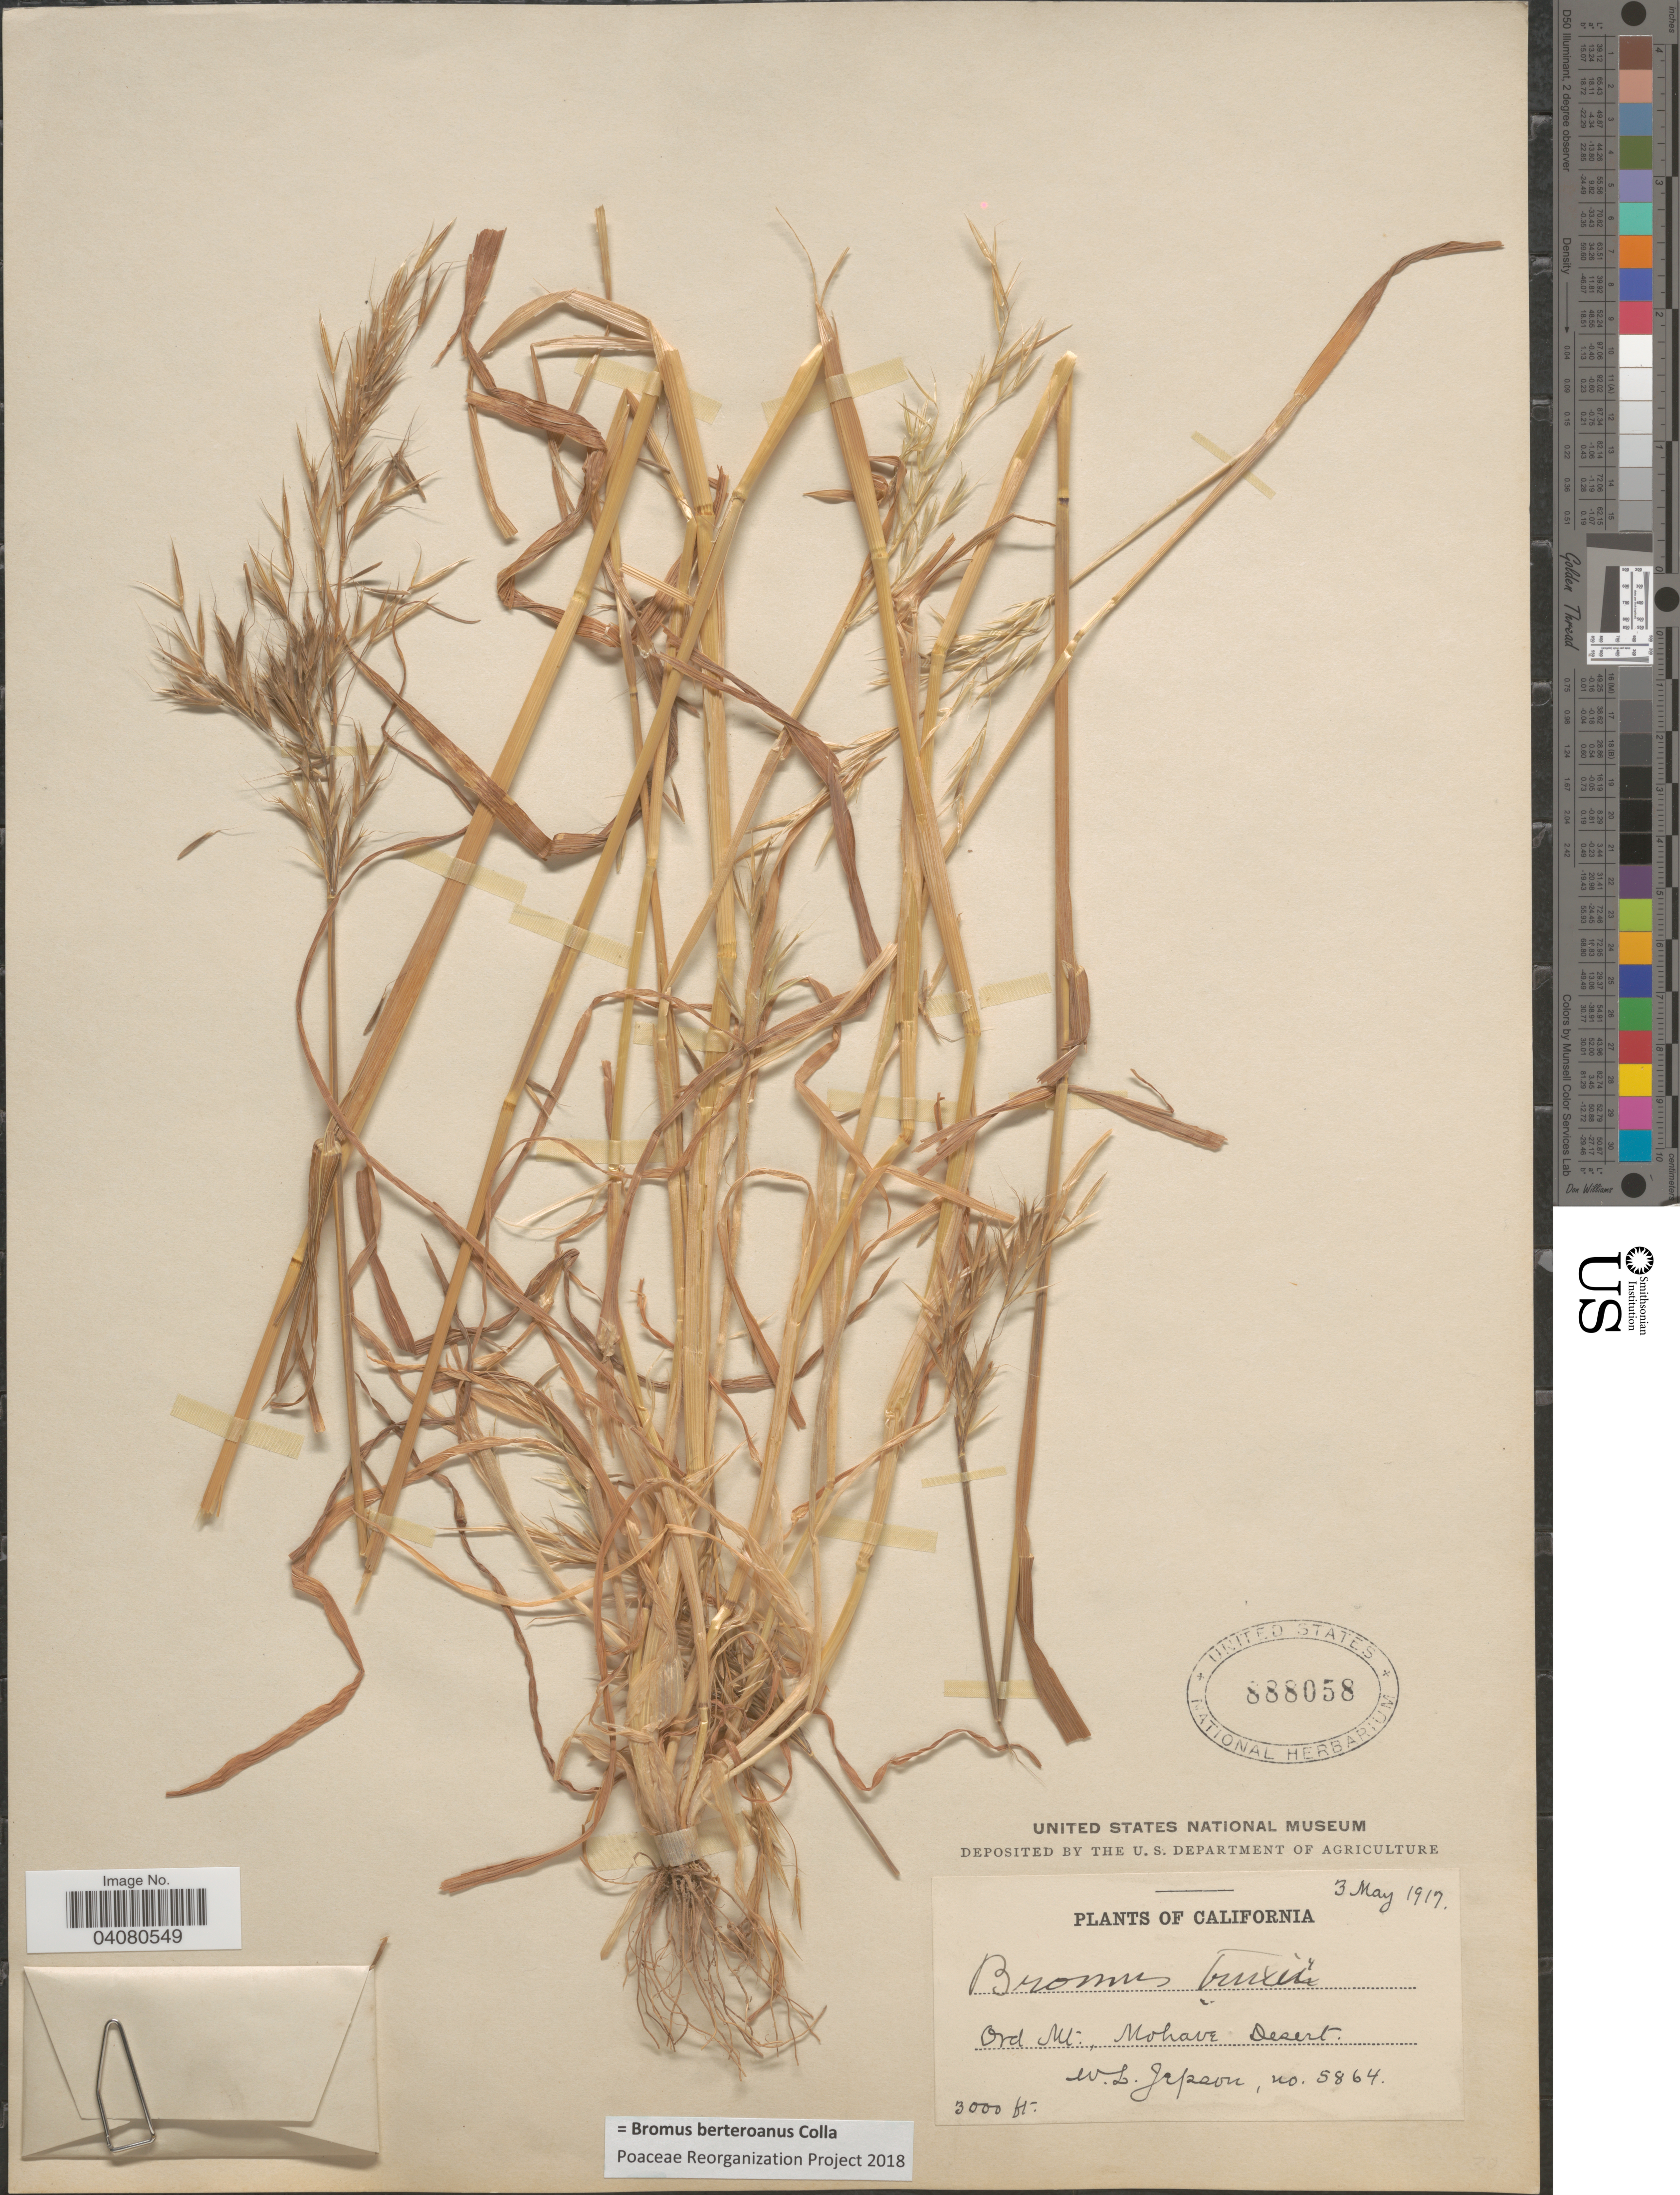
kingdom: Plantae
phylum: Tracheophyta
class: Liliopsida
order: Poales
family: Poaceae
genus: Bromus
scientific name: Bromus berteroanus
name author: Colla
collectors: W. L. Jepson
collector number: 5864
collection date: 1917-05-03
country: United States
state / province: California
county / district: Kern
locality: Ord Mt., Mohave Desert.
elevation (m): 914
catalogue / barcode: US 888058